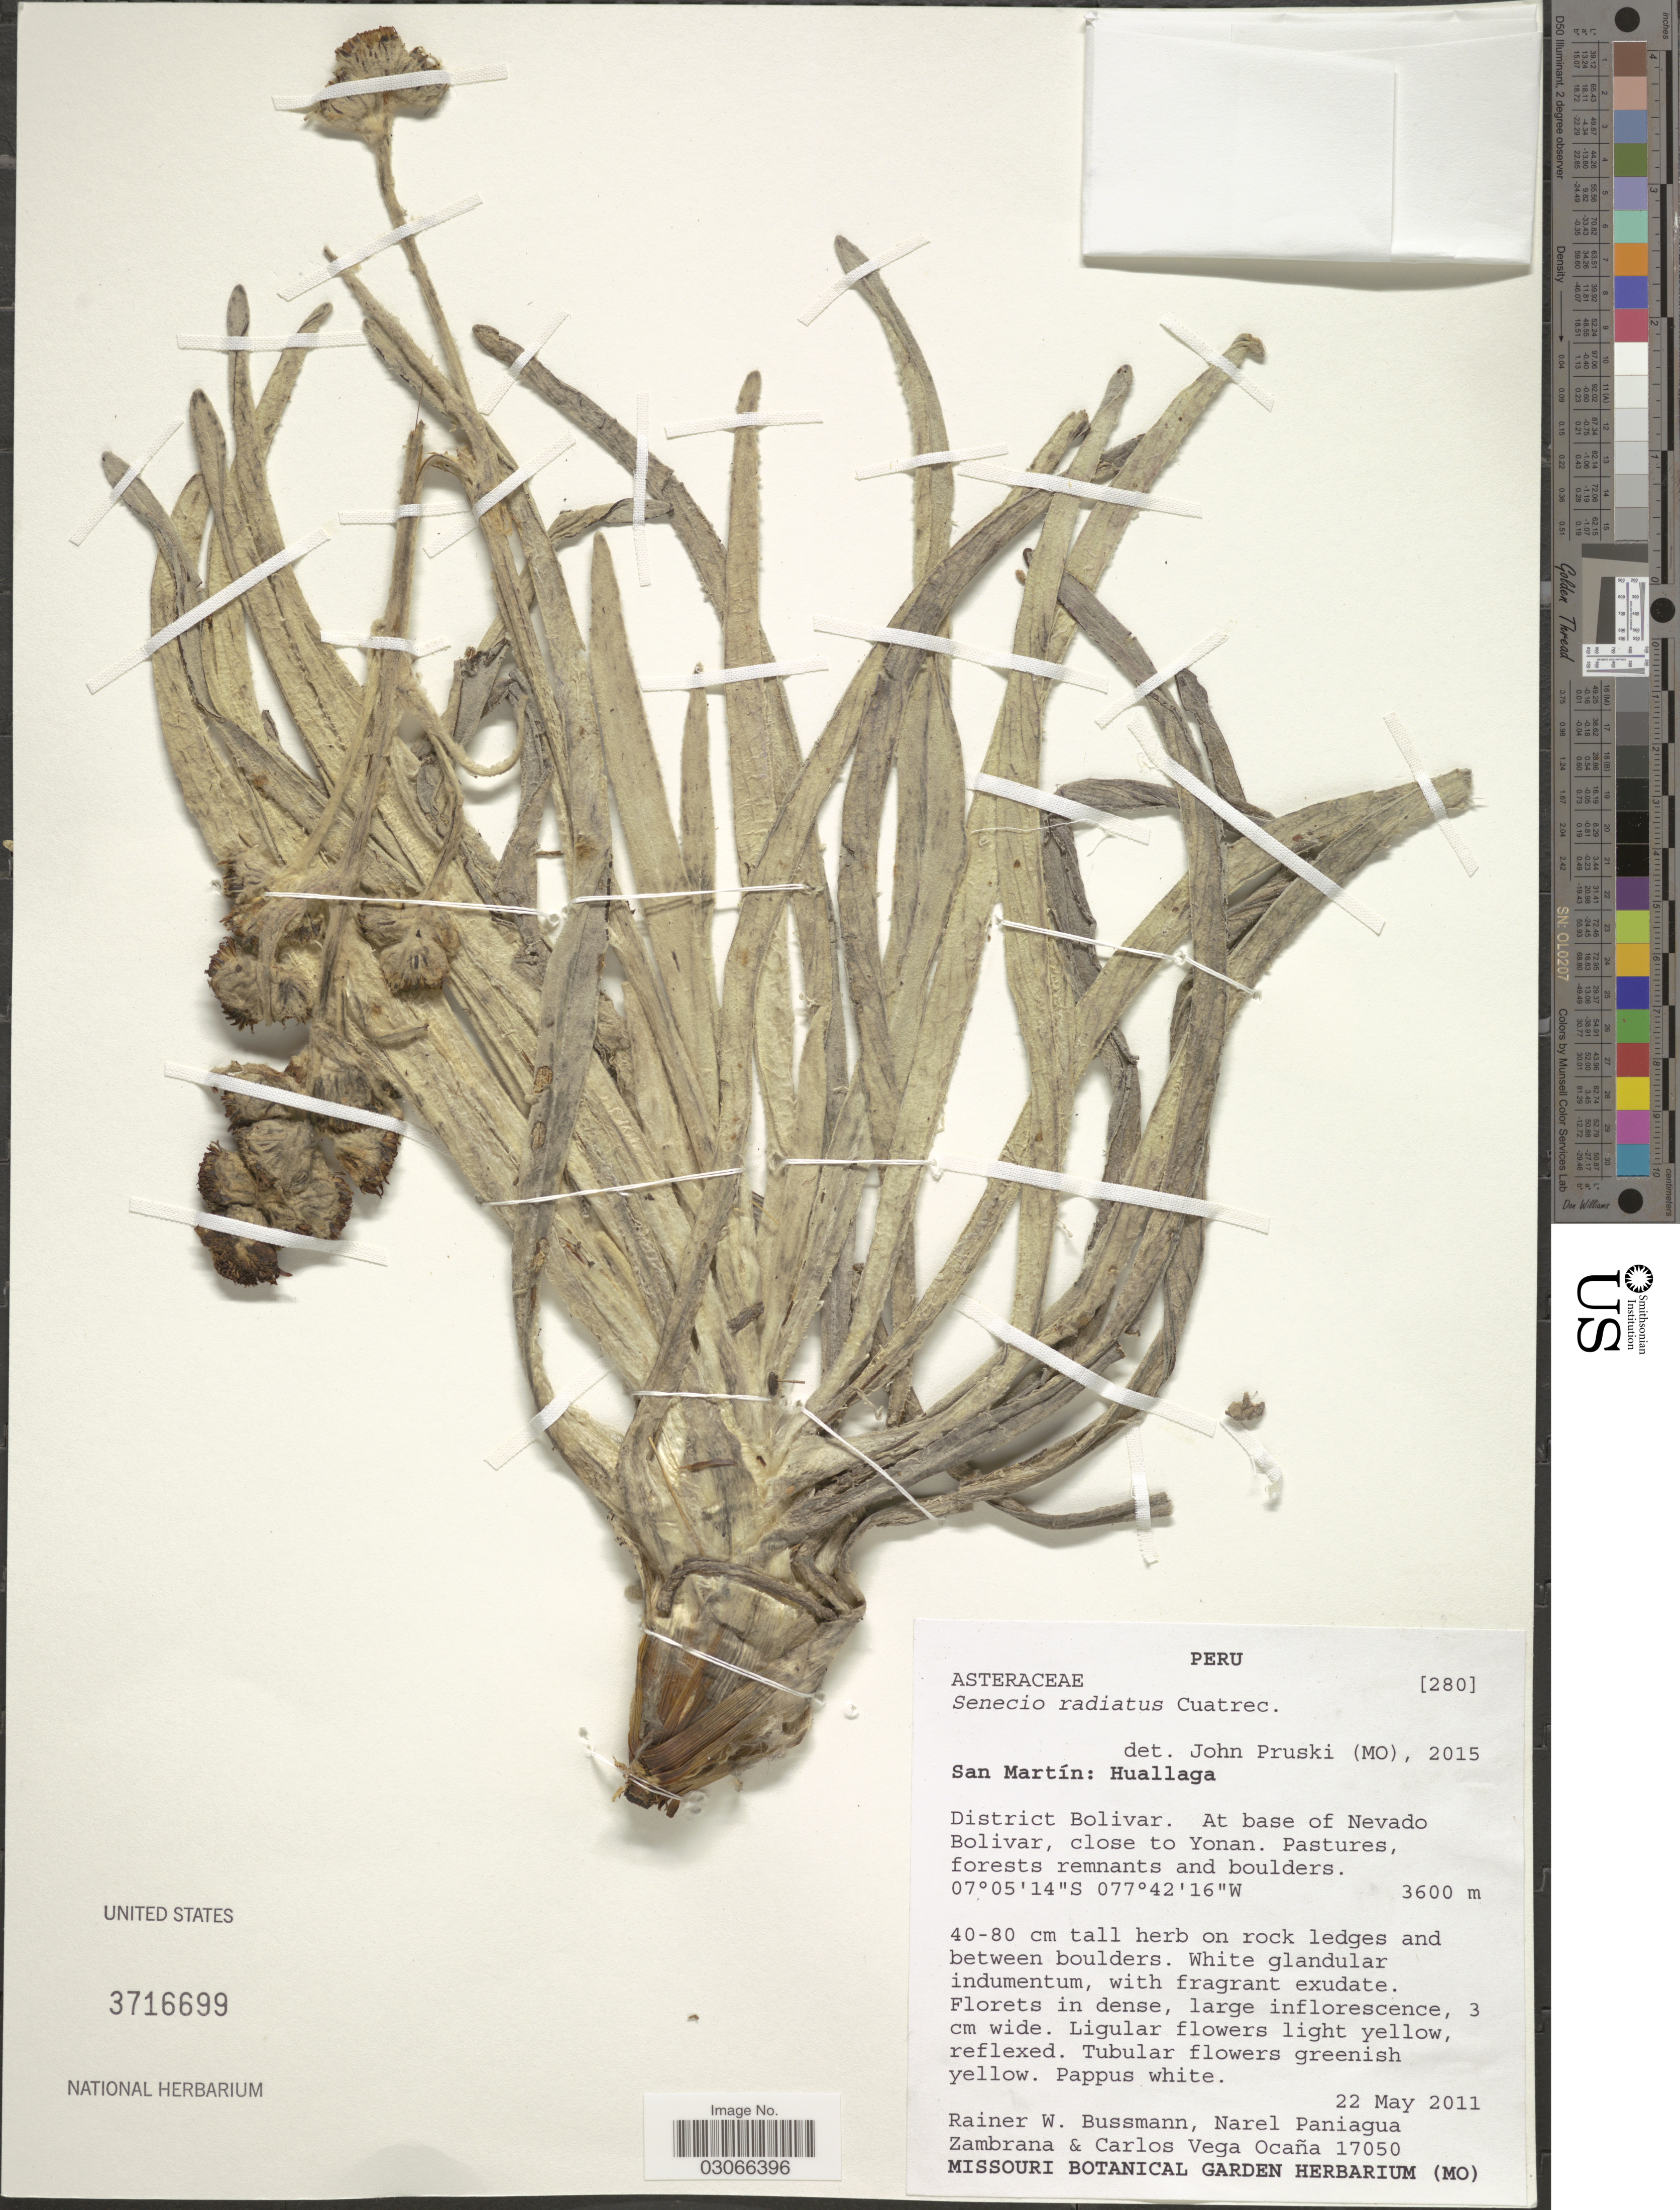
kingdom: Plantae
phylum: Tracheophyta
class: Magnoliopsida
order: Asterales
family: Asteraceae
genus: Senecio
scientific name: Senecio radiatus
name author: Cuatrec.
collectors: R. W. Bussmann, N. Paniagua Zambrana & C. Vega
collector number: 17050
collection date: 2011-05-22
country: Peru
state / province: San Martín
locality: Huallaga. District Bolivar. At base of Nevado Bolivar, close to Yonan.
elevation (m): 3600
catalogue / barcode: US 3716699